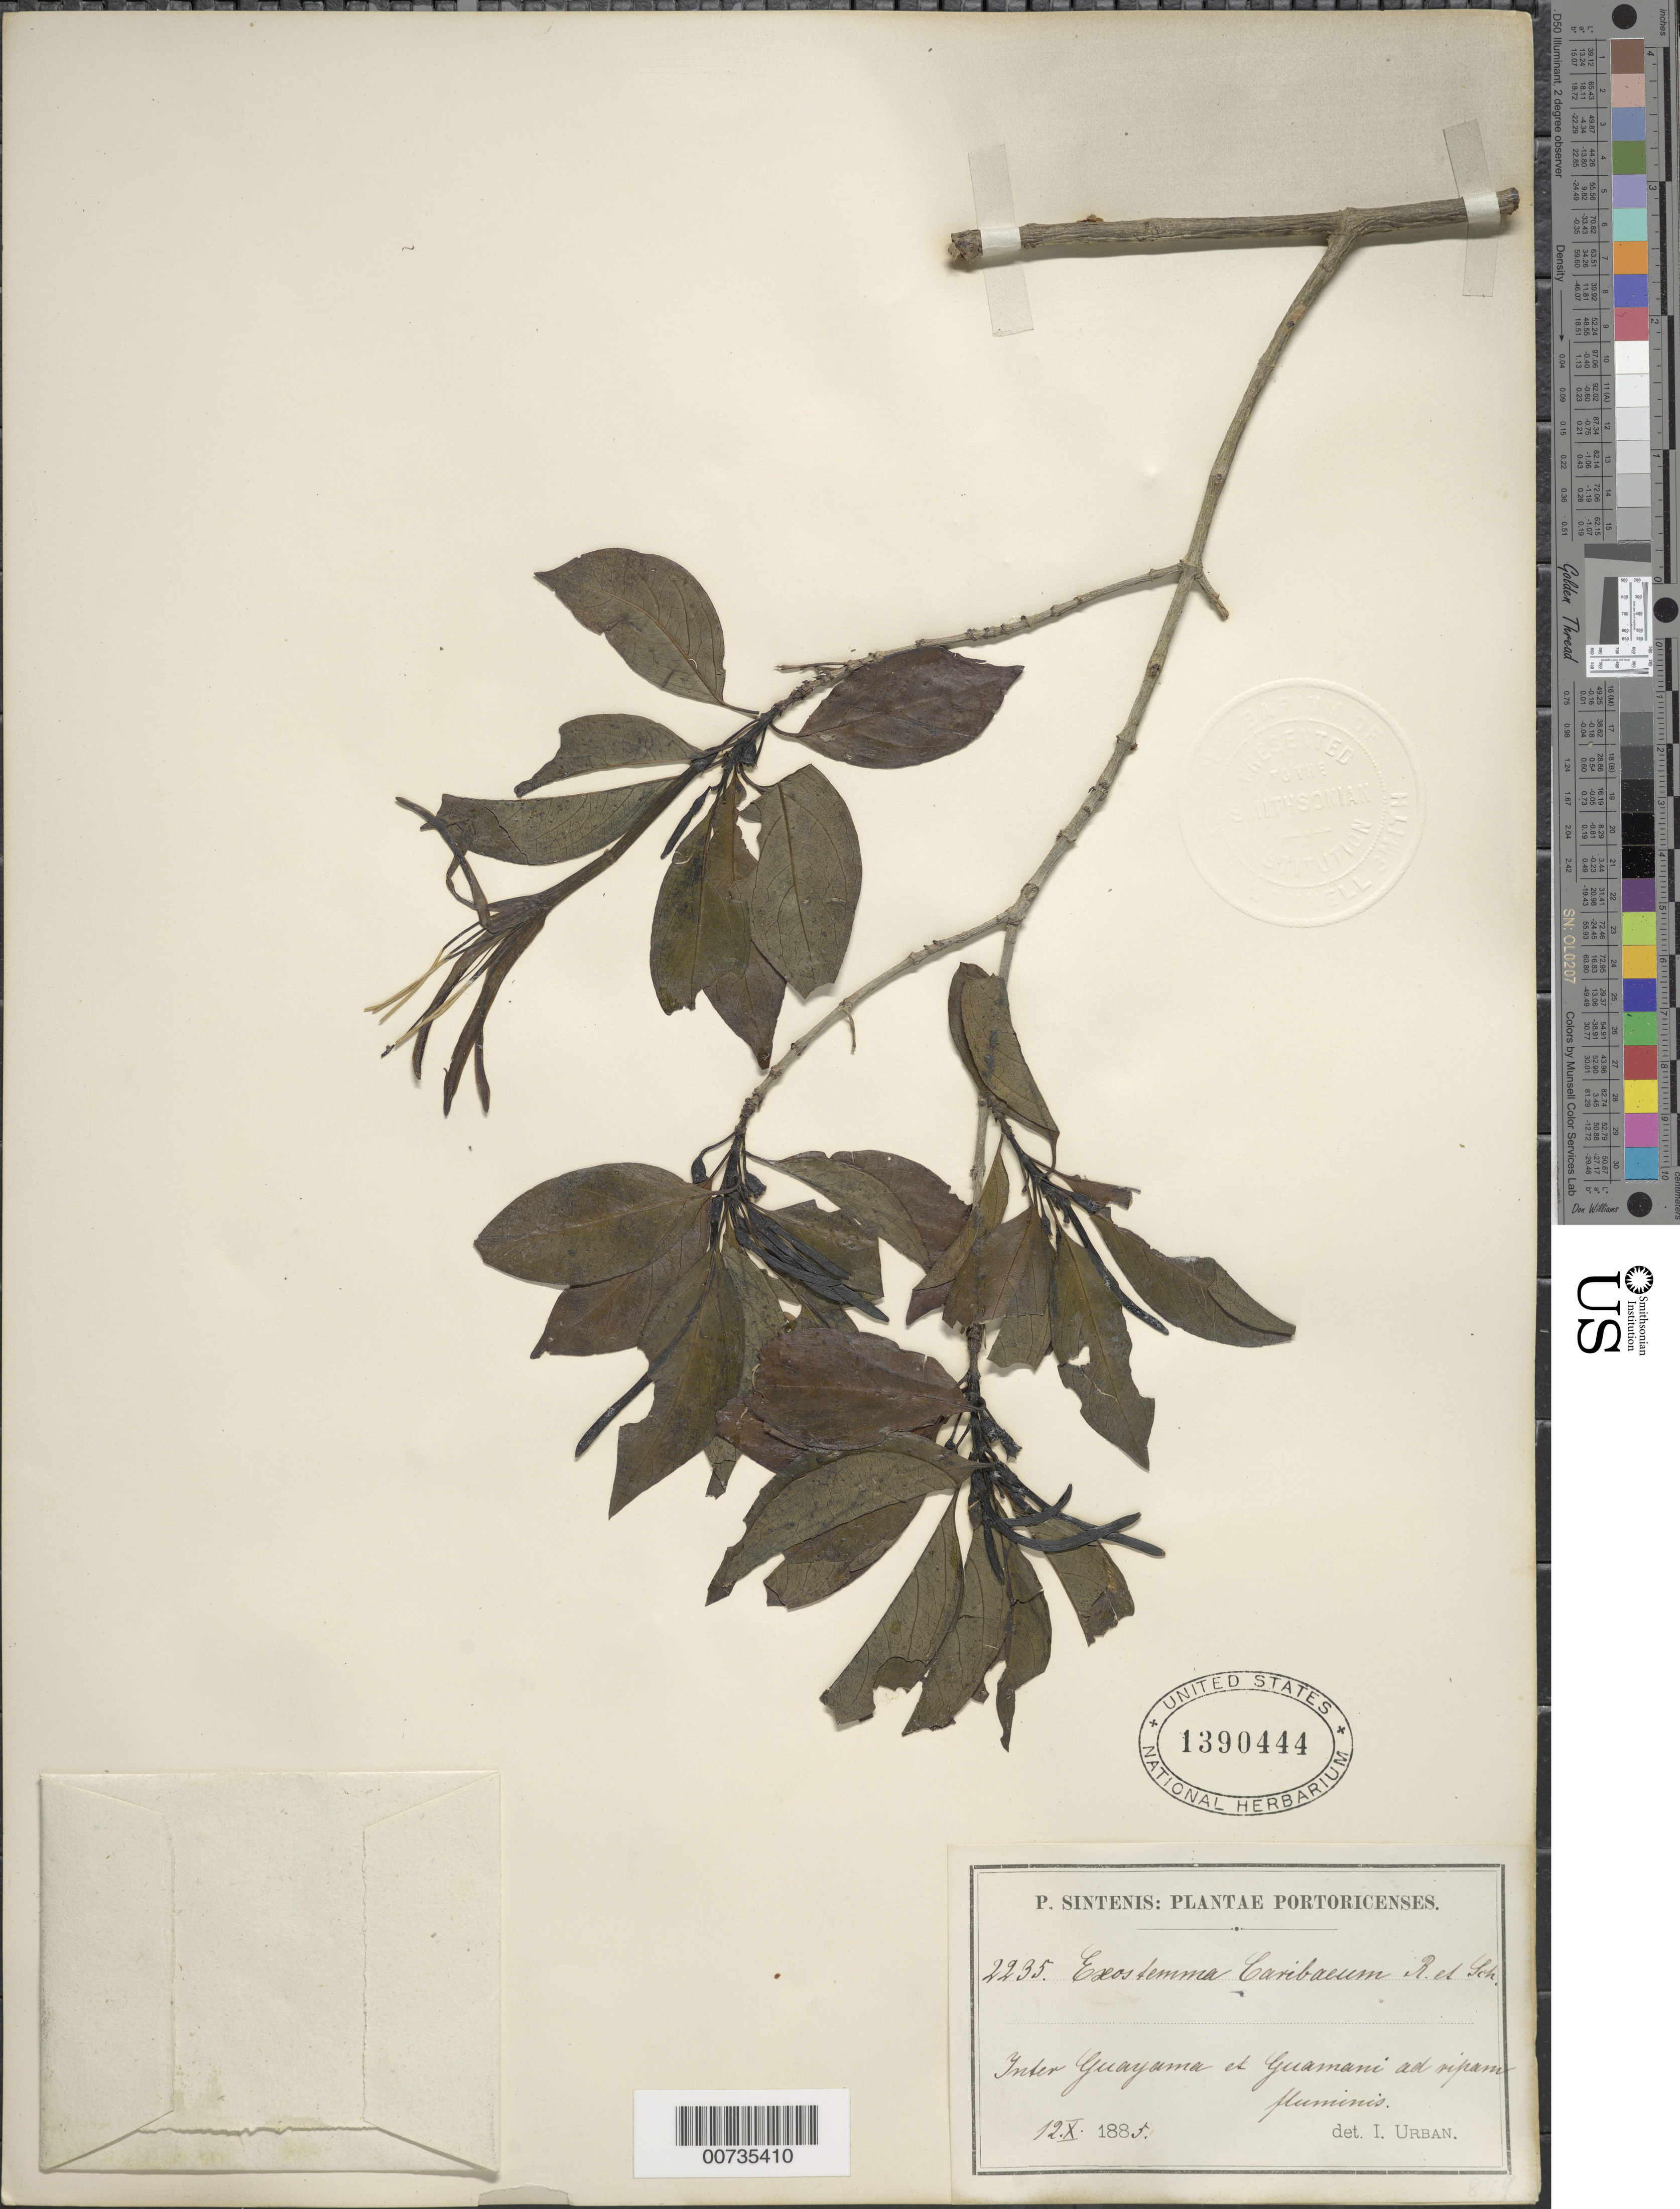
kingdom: Plantae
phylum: Tracheophyta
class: Magnoliopsida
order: Gentianales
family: Rubiaceae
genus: Exostema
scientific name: Exostema caribaeum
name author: (Jacq.) Roem. & Schult.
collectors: P. Sintenis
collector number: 2235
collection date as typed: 12 Oct 1885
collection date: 1885-10-12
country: Puerto Rico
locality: Inter Guayama et Guamani.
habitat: Ad ripam fluminis.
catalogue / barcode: US 1390444